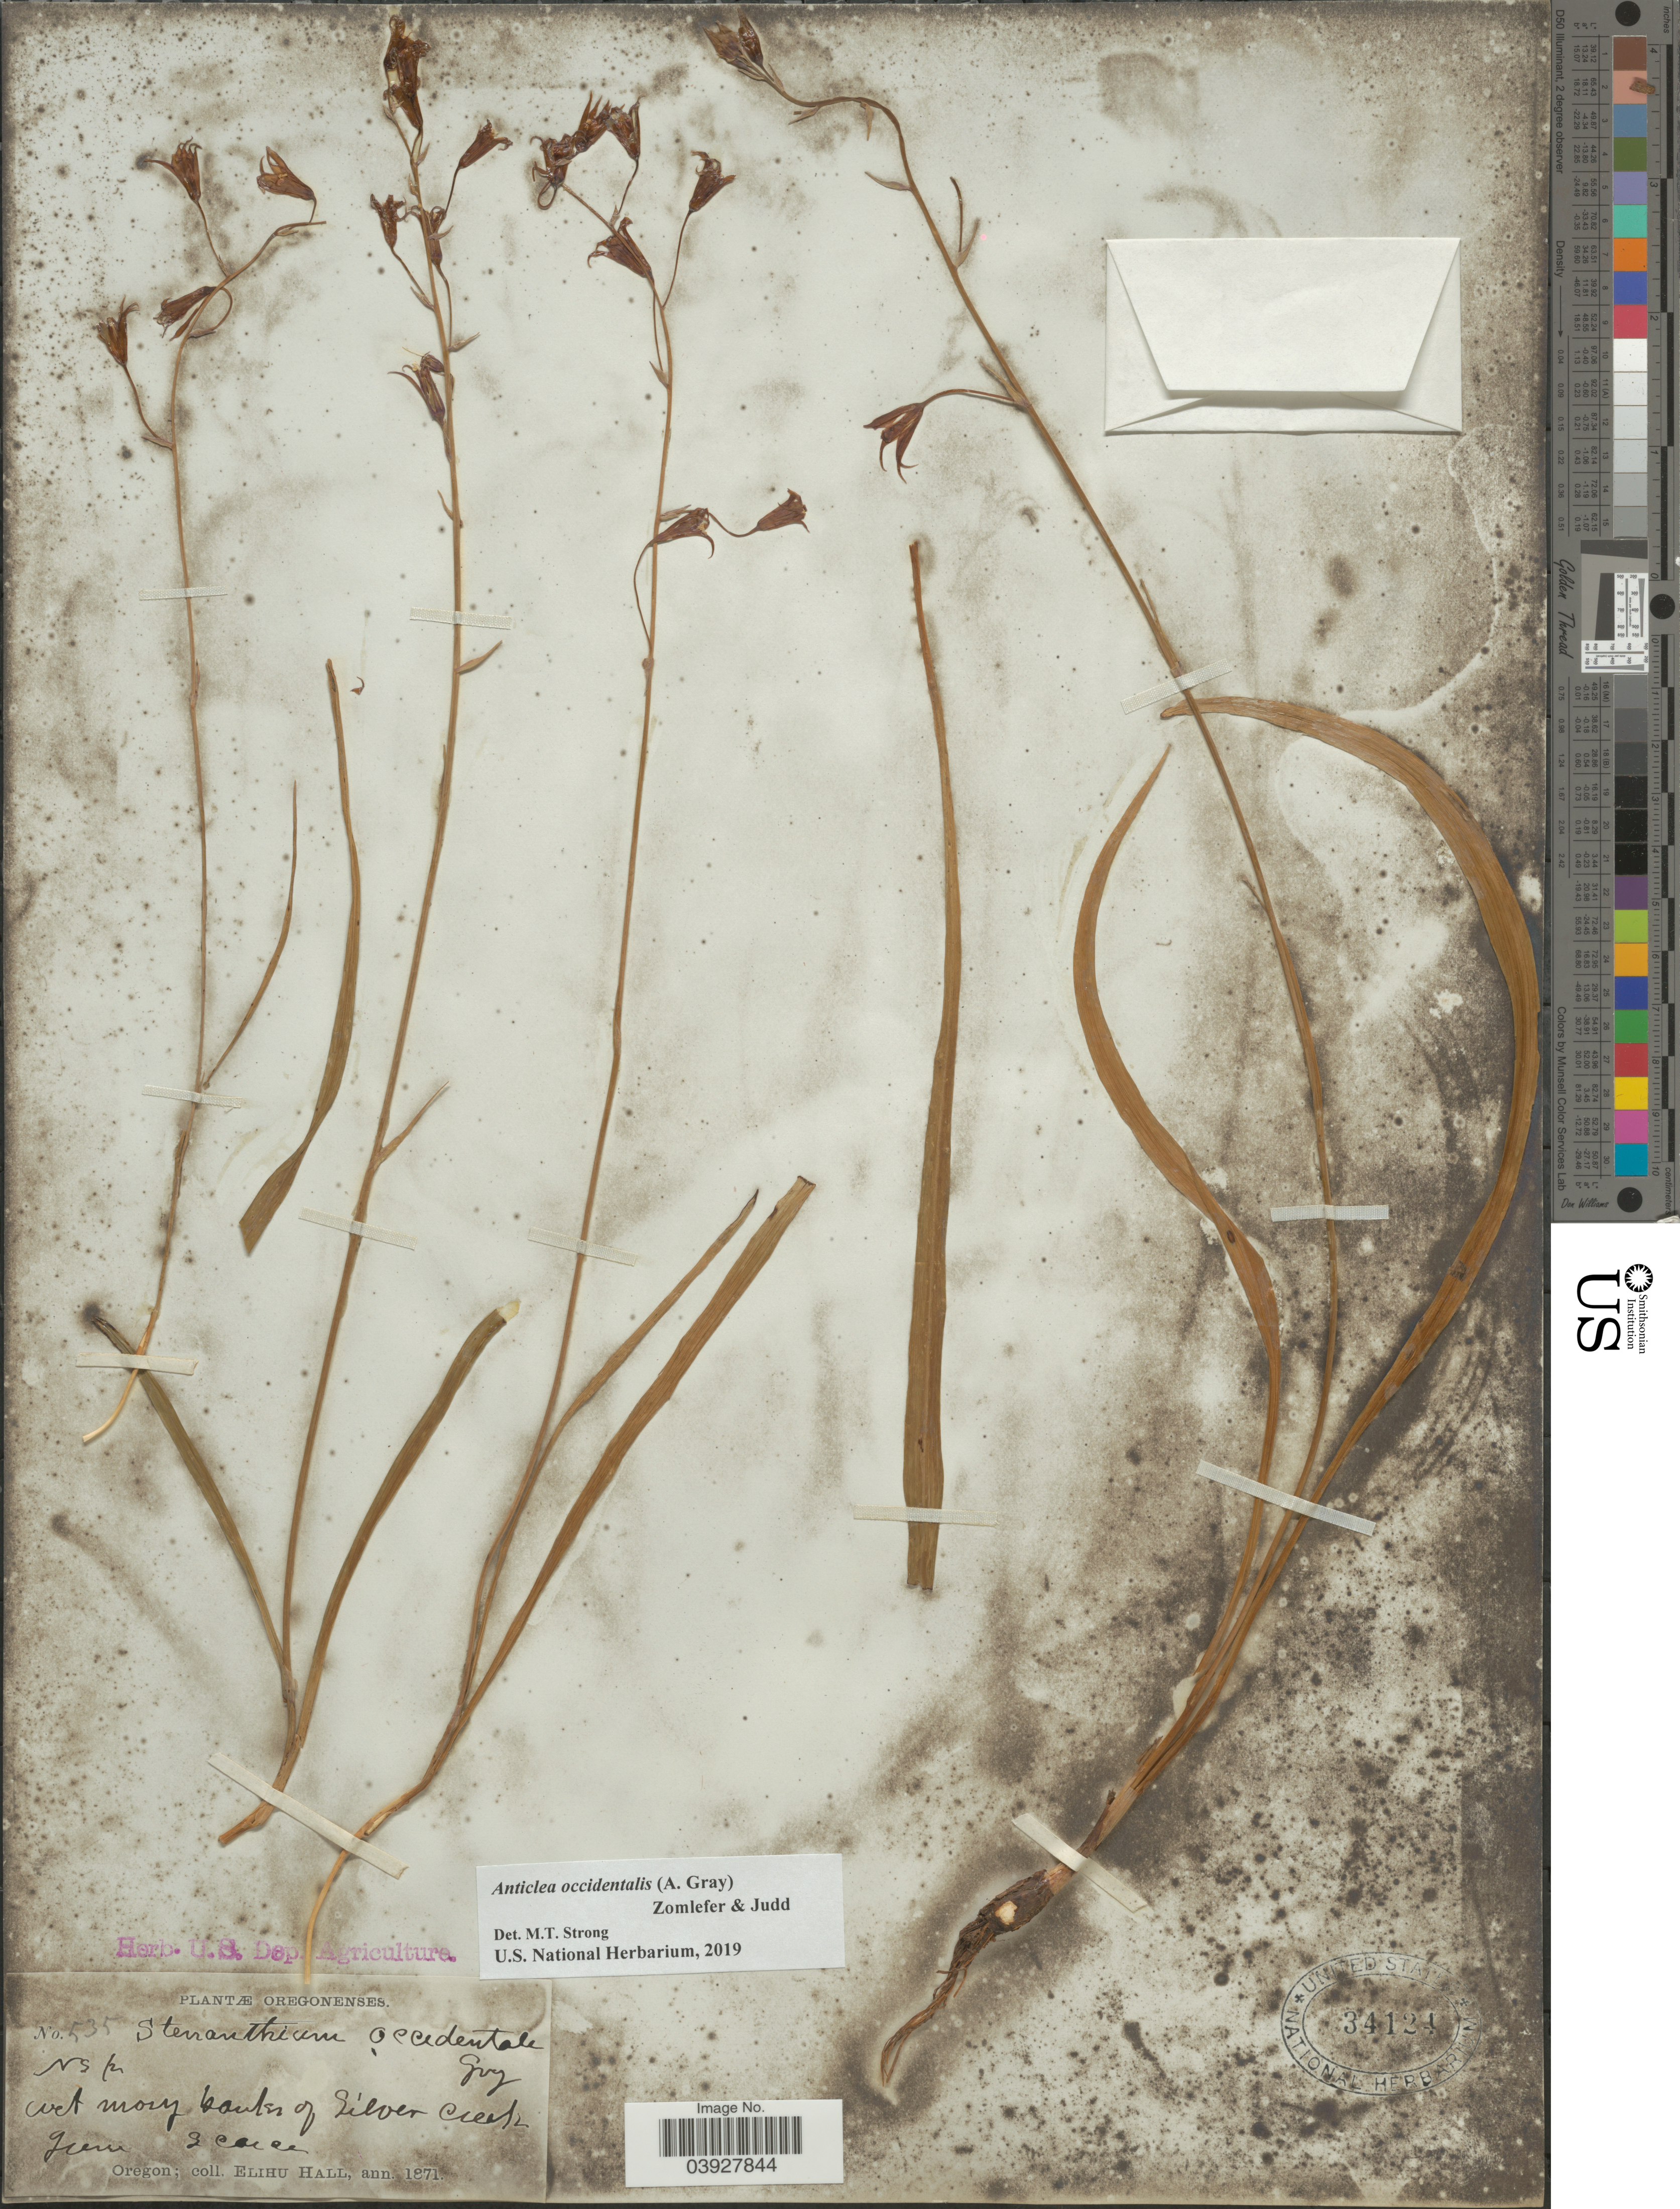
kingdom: Plantae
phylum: Tracheophyta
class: Liliopsida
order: Liliales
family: Melanthiaceae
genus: Anticlea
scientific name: Anticlea occidentalis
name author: (A. Gray) Zomlefer & Judd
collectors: E. Hall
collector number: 535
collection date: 1871-06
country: United States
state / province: Oregon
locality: Banks of Silver Creek.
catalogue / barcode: US 34124